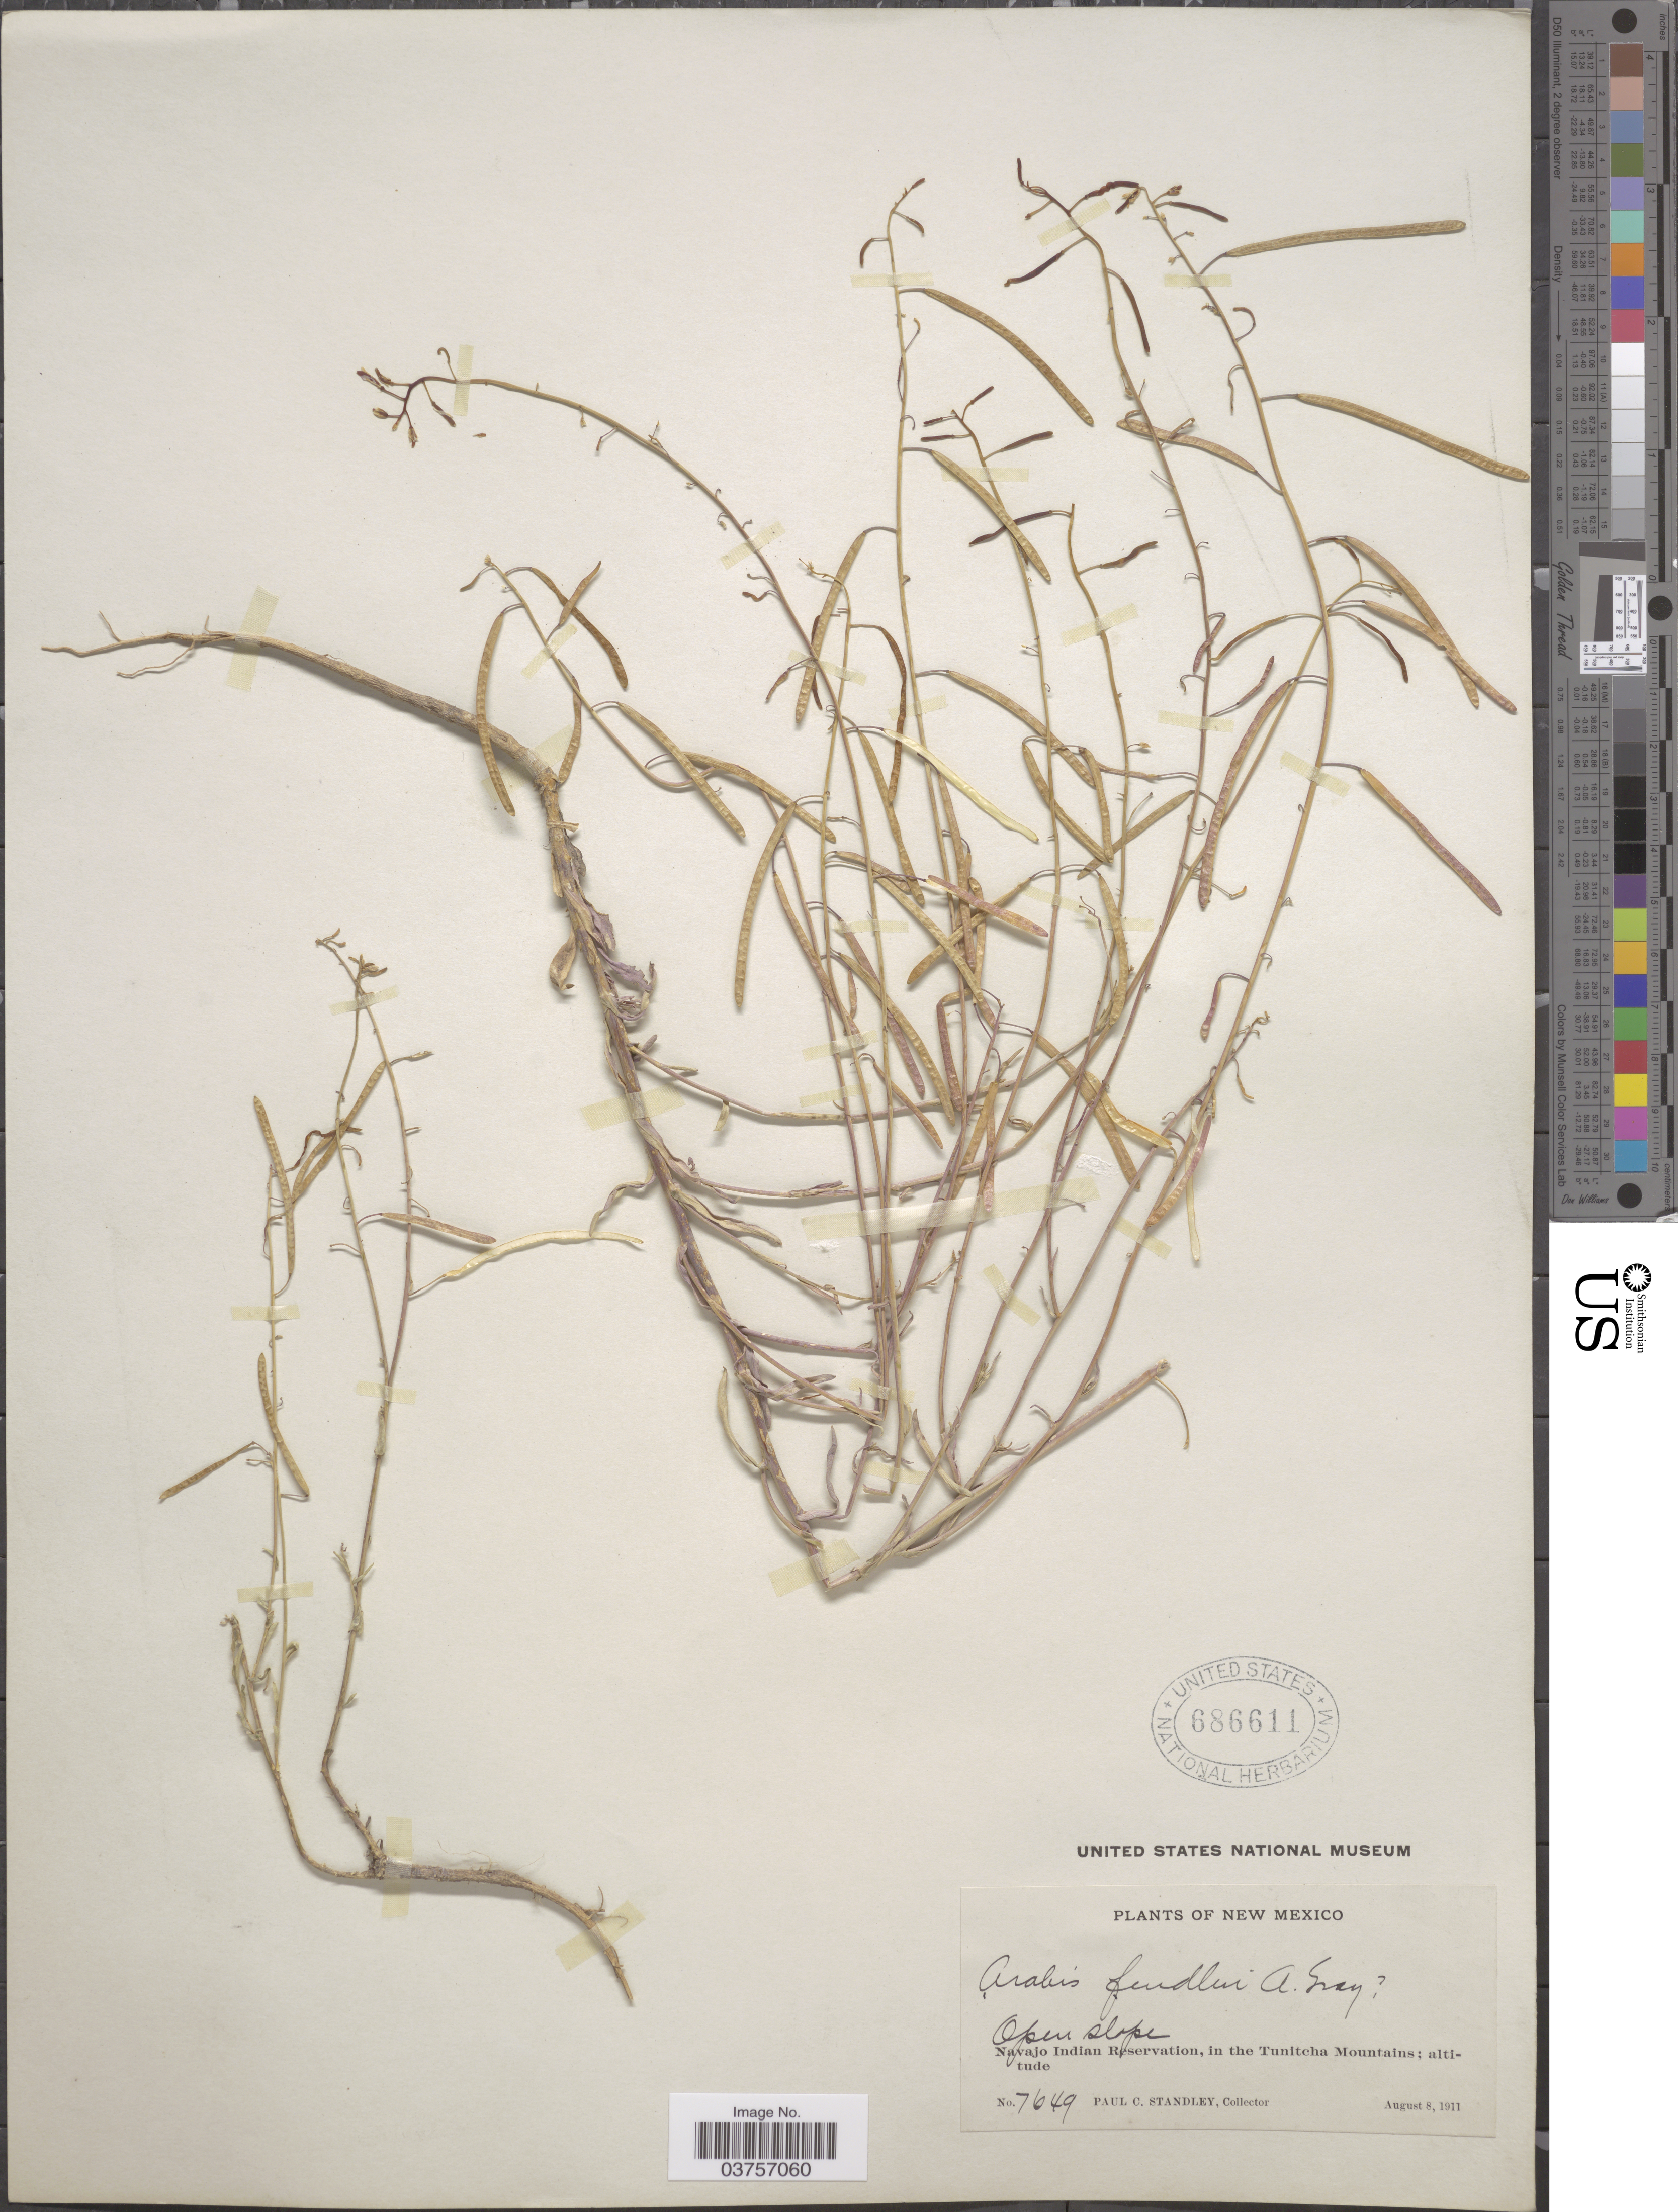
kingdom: Plantae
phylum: Tracheophyta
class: Magnoliopsida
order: Brassicales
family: Brassicaceae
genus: Arabis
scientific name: Arabis fendleri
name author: (S. Watson) Greene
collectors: P. C. Standley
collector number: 7649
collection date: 1911-08-08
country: United States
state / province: New Mexico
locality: Open slope. Navajo Indian Reservation, in the Tunitcha Mountains.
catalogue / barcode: US 686611